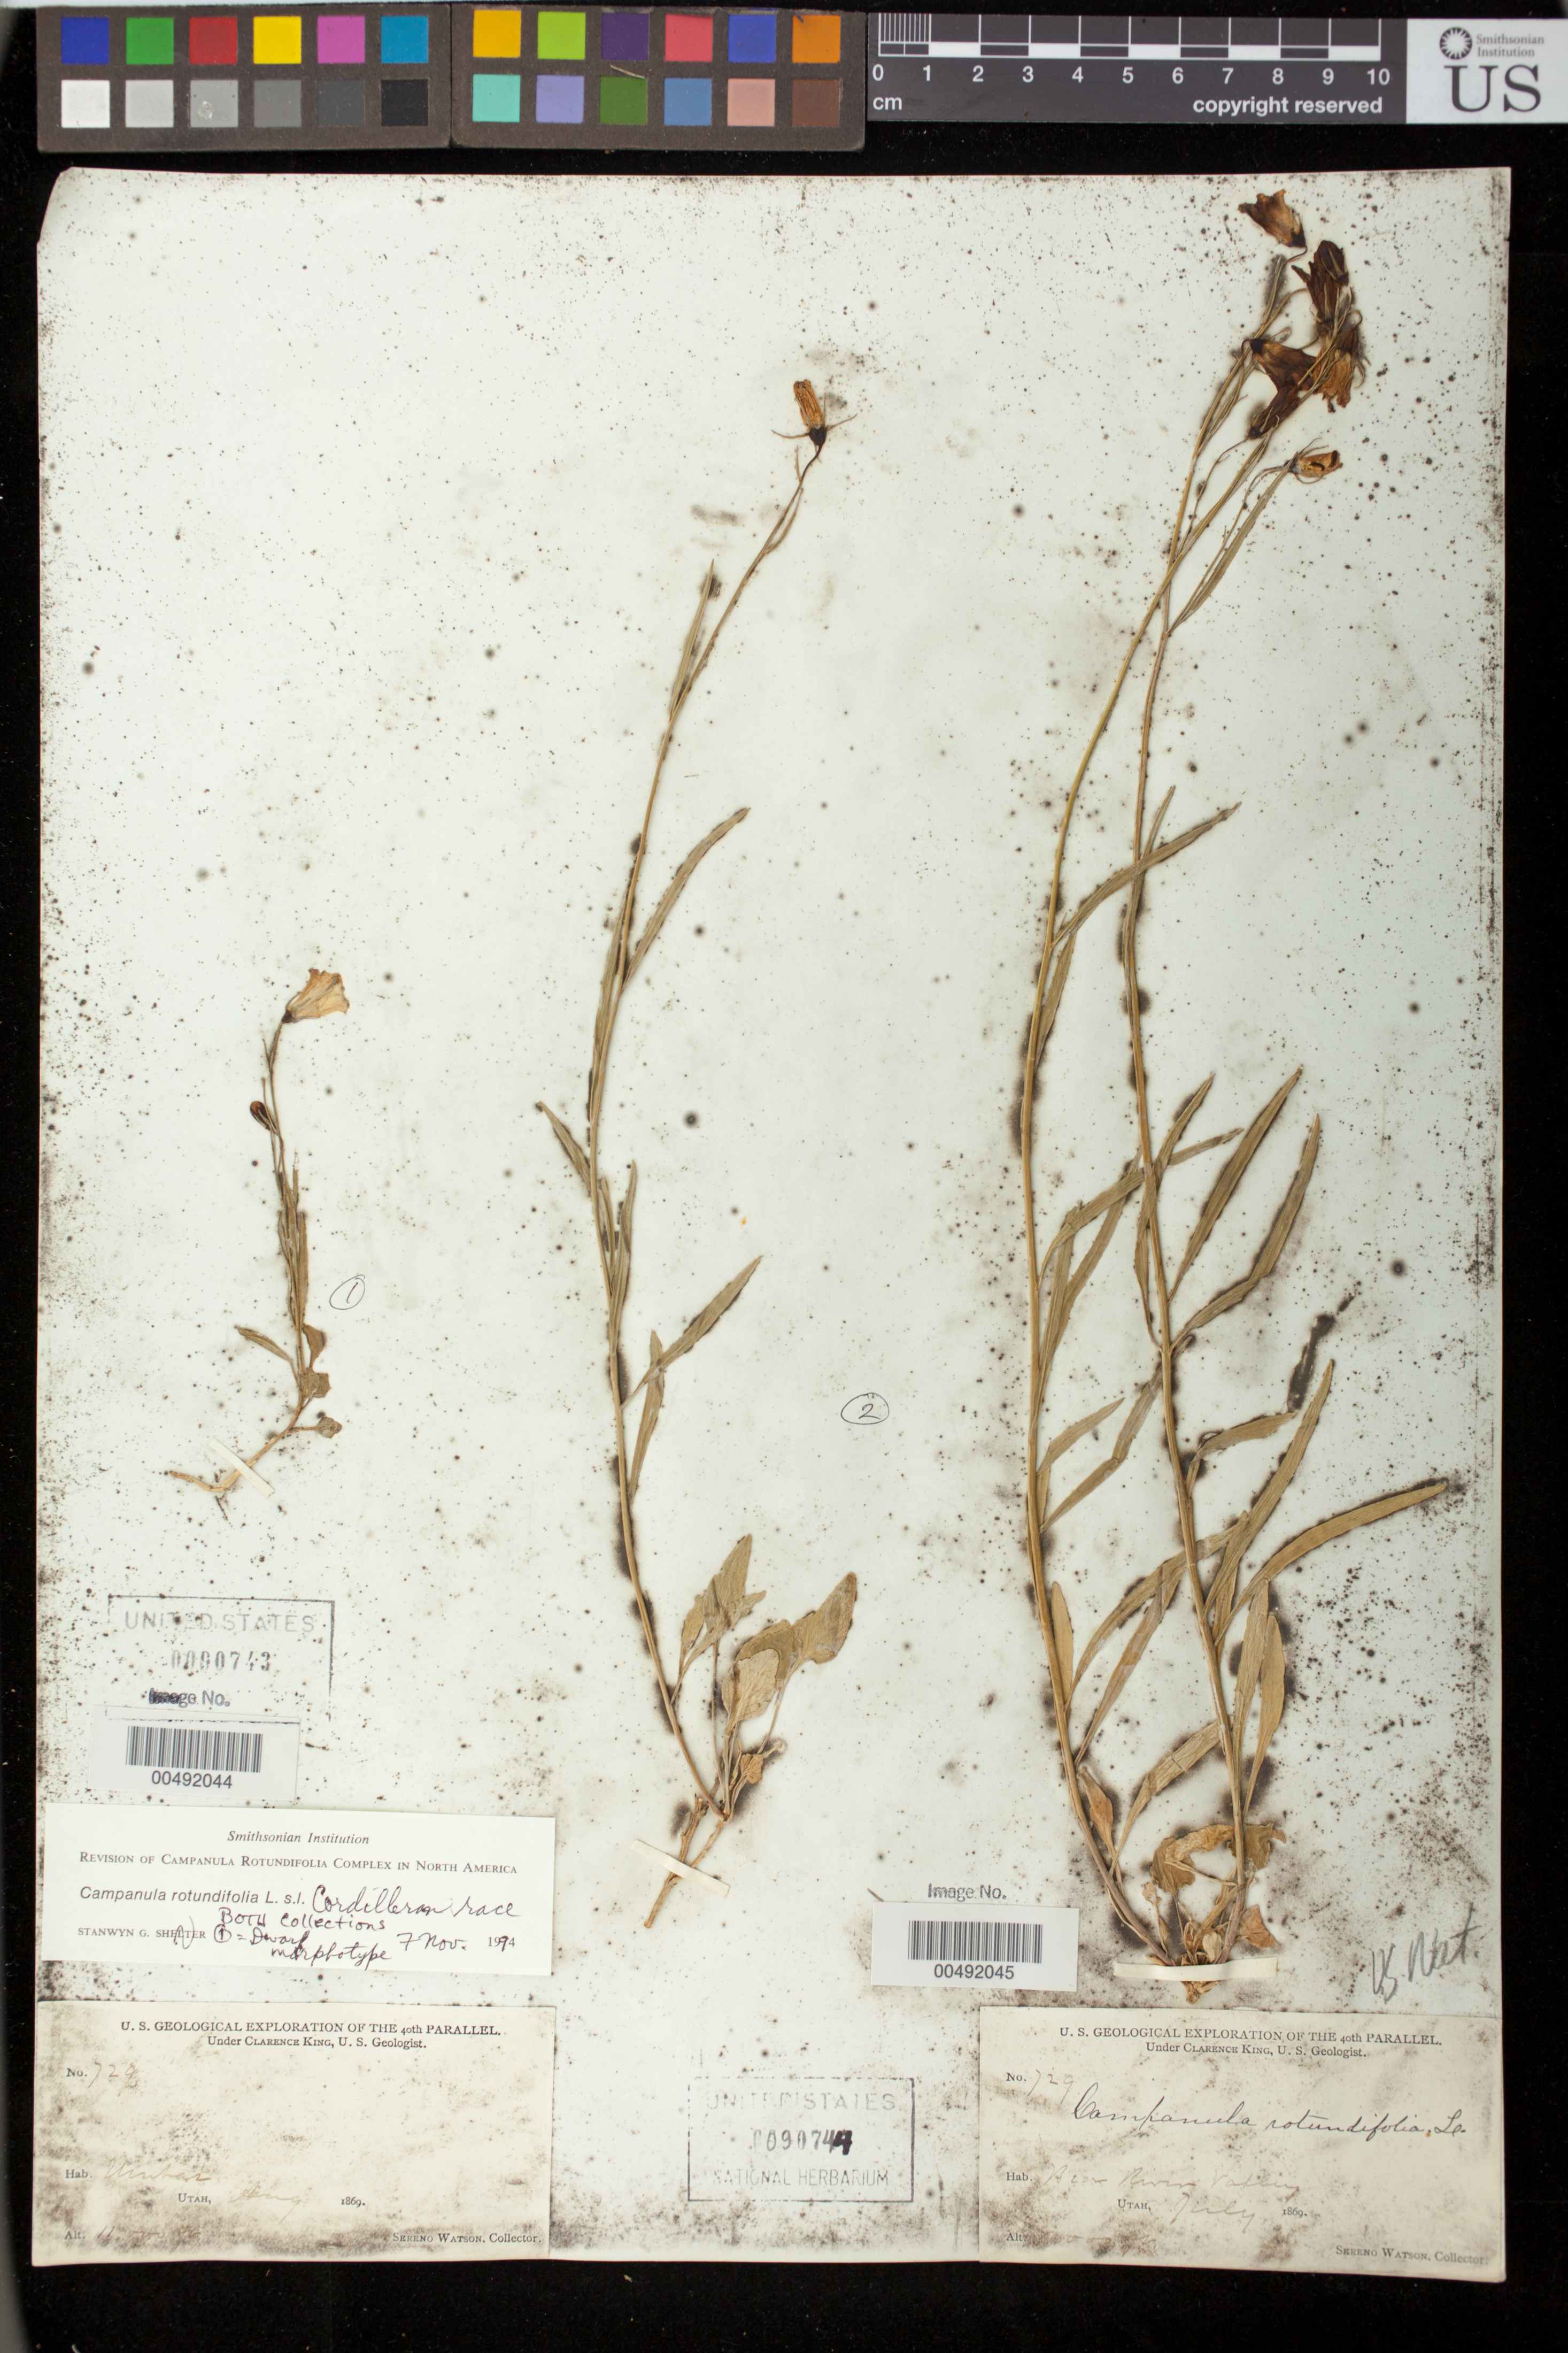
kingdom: Plantae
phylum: Tracheophyta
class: Magnoliopsida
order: Asterales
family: Campanulaceae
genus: Campanula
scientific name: Campanula rotundifolia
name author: L.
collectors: S. Watson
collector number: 729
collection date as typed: Aug 1869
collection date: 1869-08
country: United States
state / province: Utah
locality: Uintas, "Exploration of the 40th Parallel"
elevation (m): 3353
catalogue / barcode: US 90743